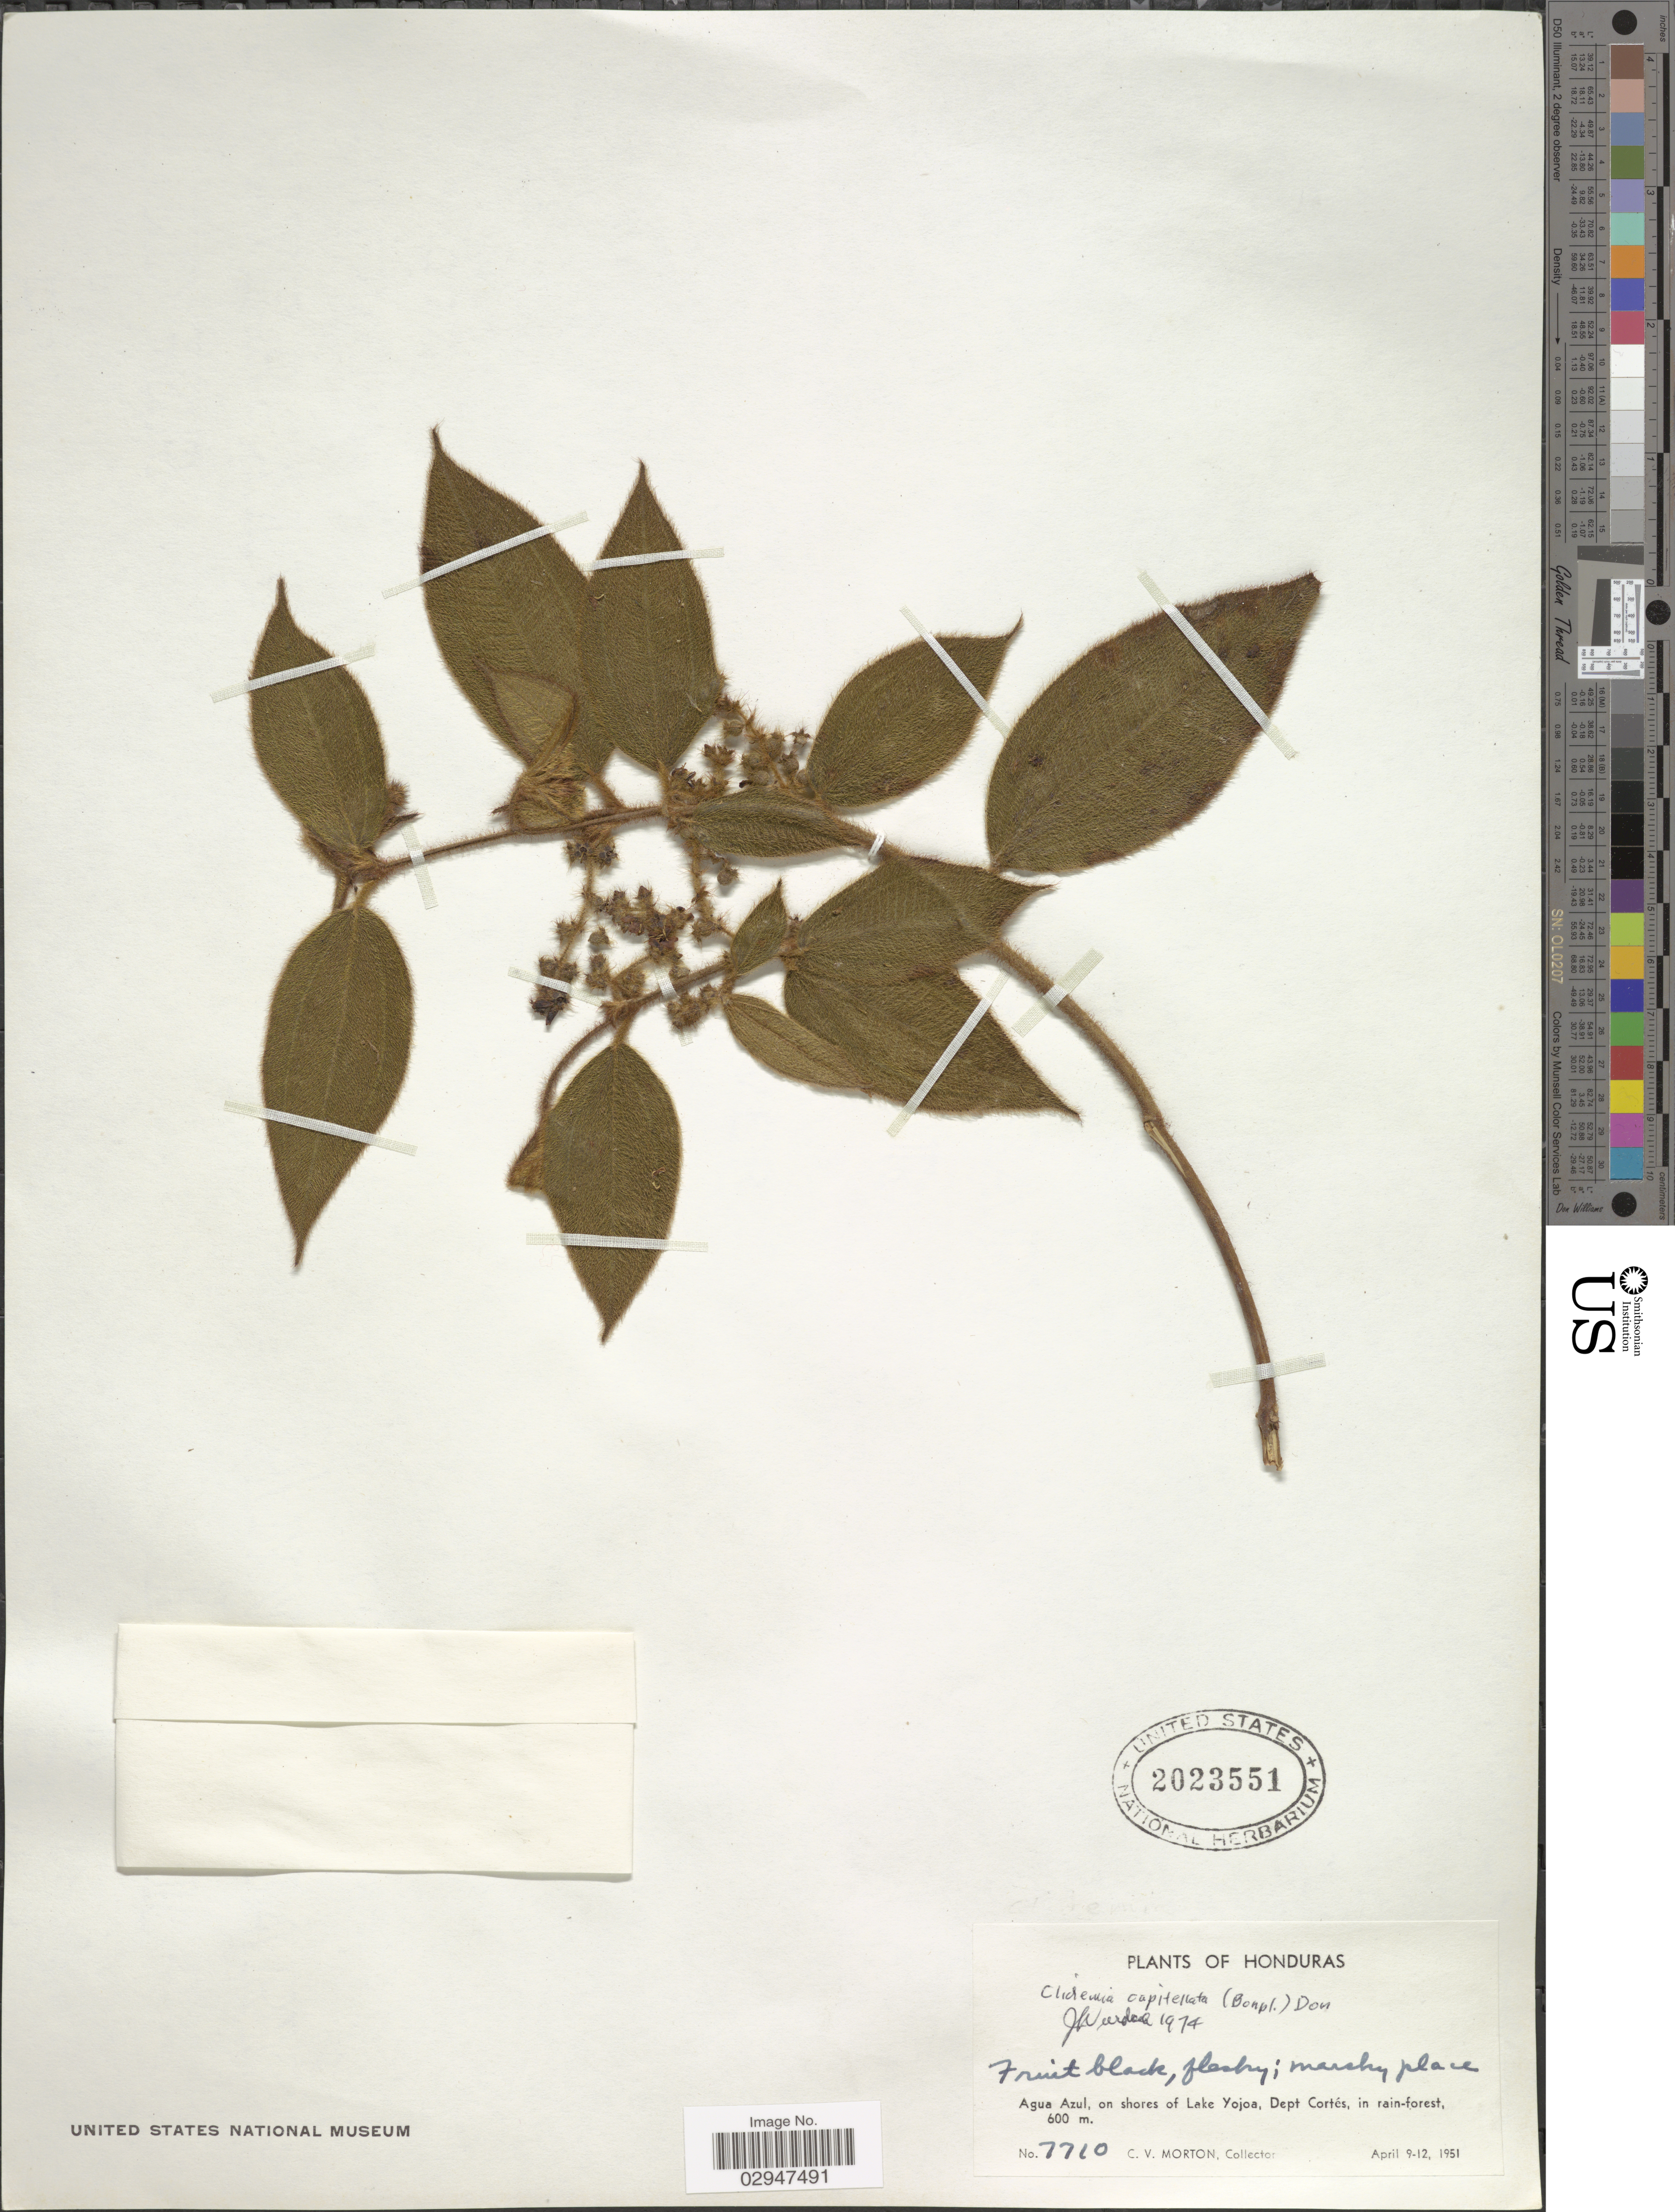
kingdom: Plantae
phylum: Tracheophyta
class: Magnoliopsida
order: Myrtales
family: Melastomataceae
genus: Clidemia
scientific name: Clidemia capitellata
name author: (Bonpl.) D. Don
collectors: C. V. Morton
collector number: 7710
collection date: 1951-04-09/1951-04-12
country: Honduras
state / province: Cortés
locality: Agua Azul, on shore of Lake Yojoa, Dept. Cortés.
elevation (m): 600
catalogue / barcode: US 2023551